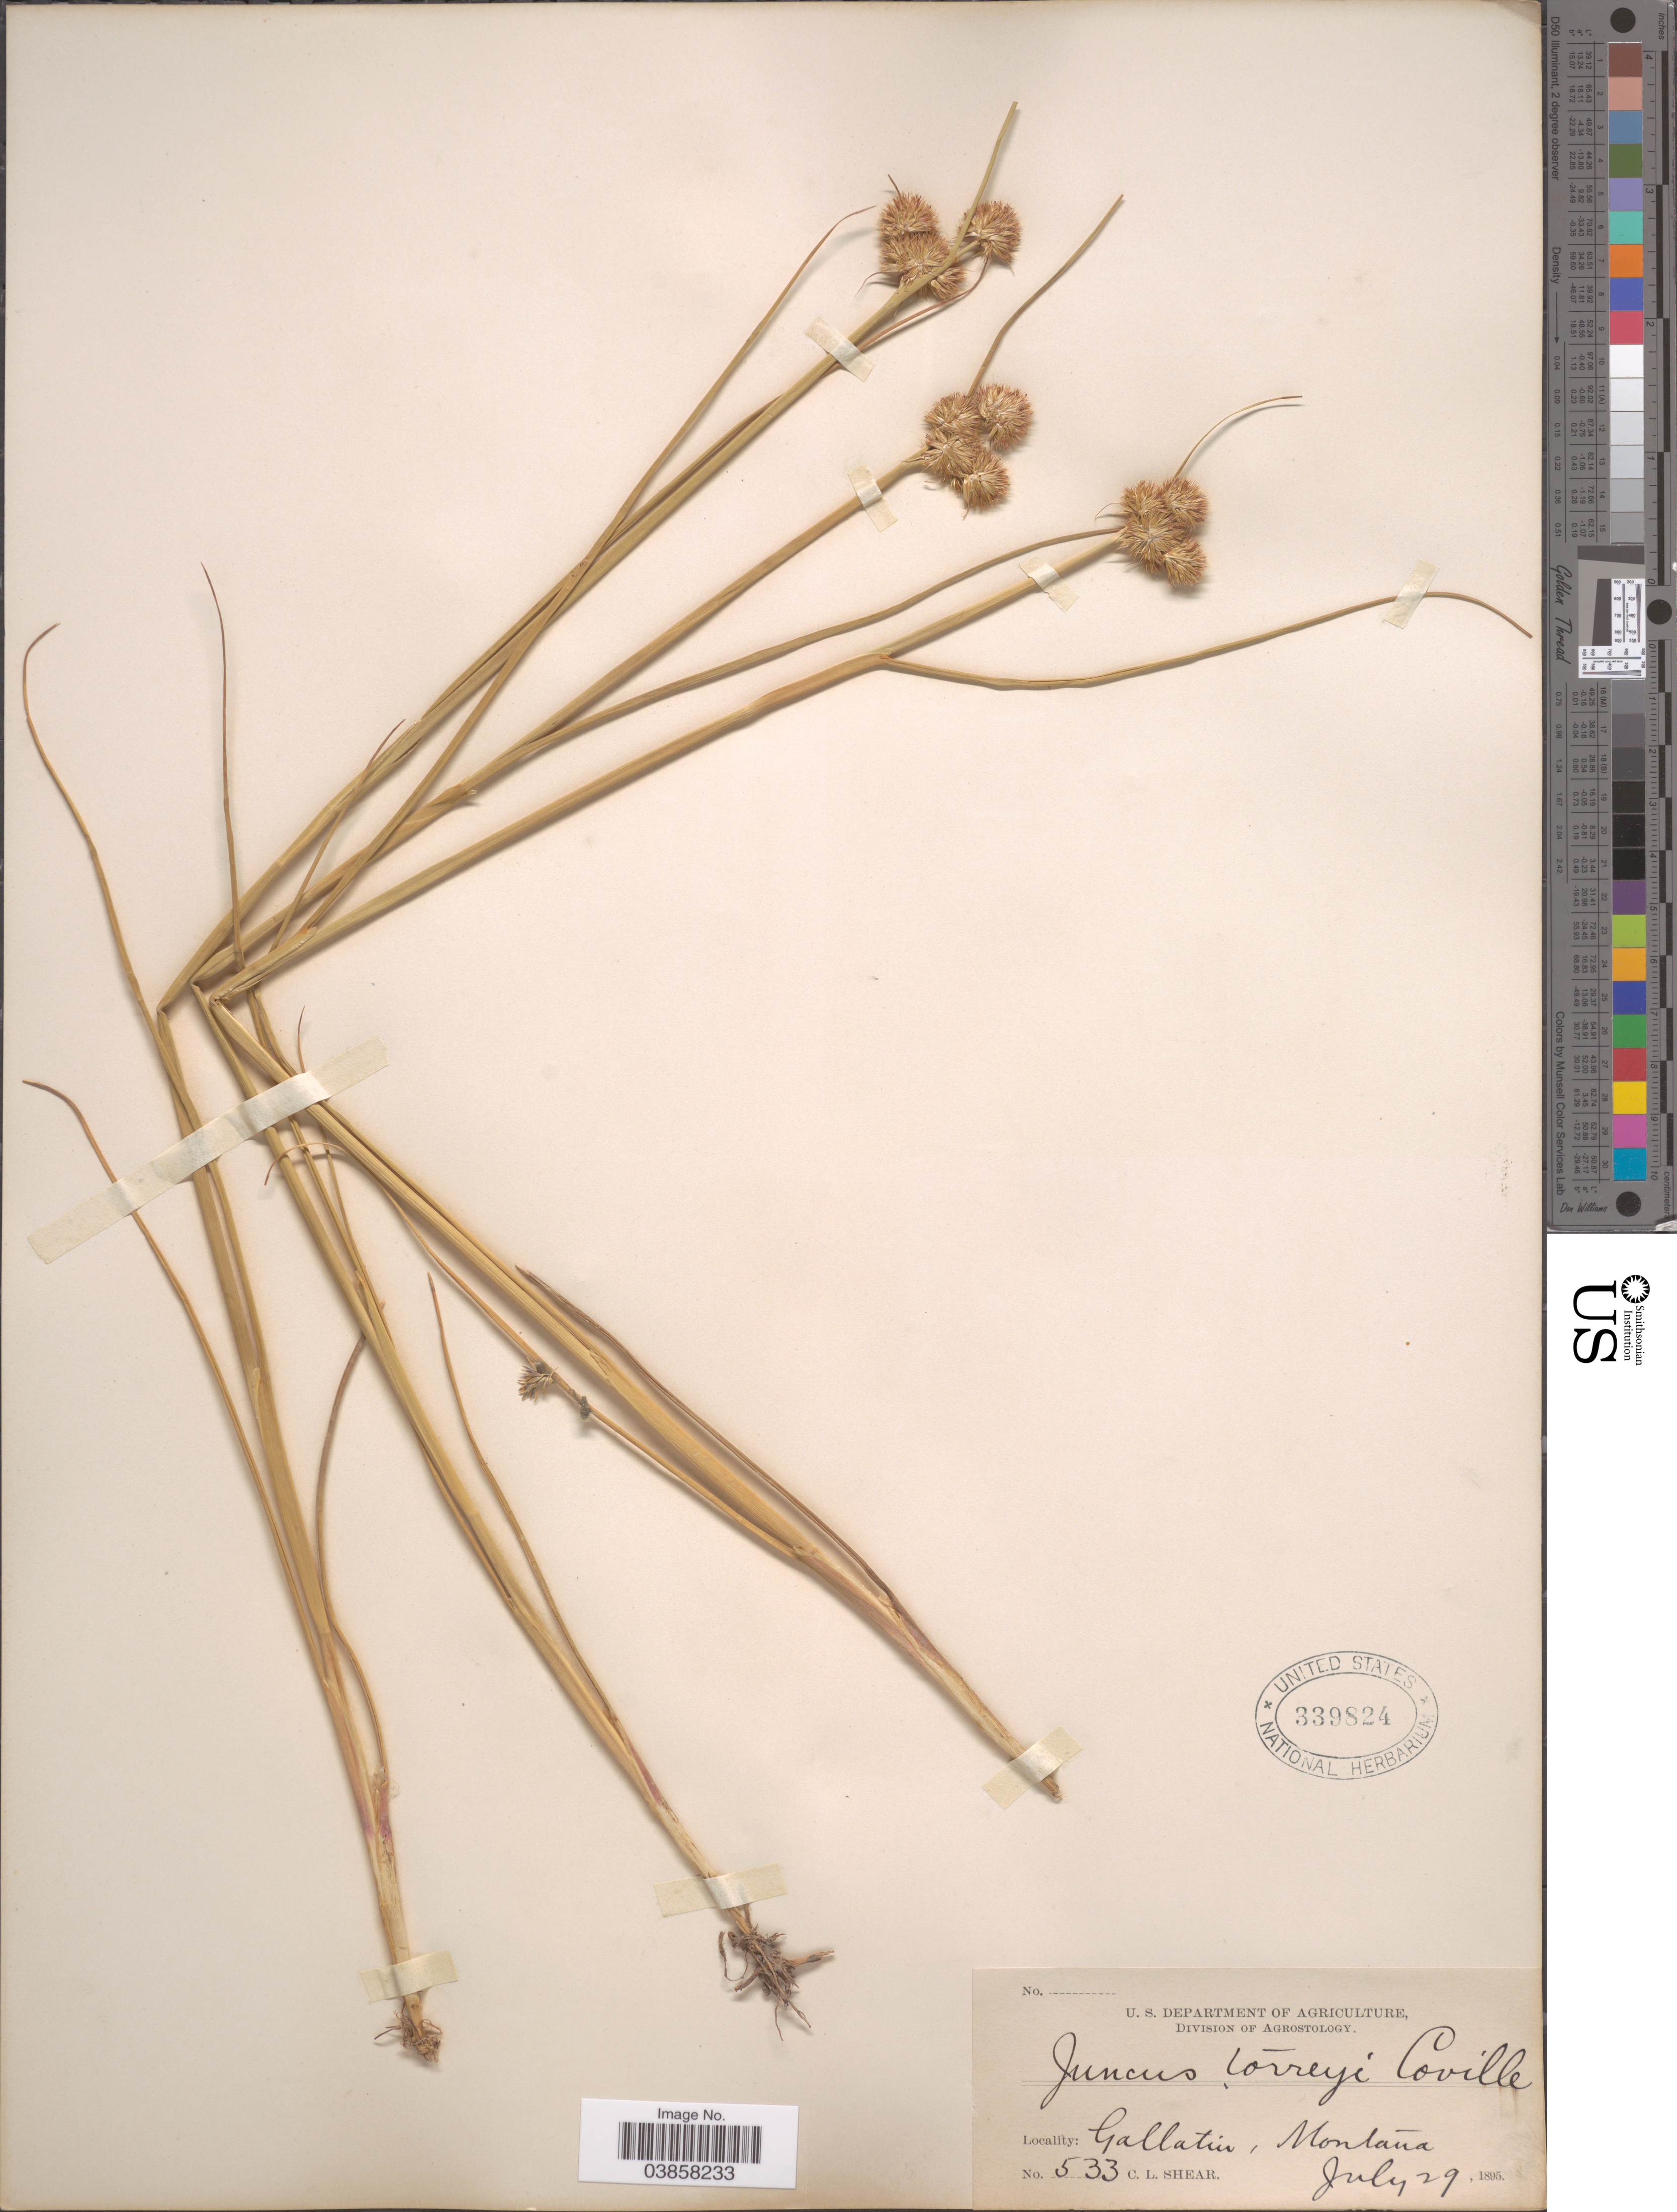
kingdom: Plantae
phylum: Tracheophyta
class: Liliopsida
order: Poales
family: Juncaceae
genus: Juncus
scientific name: Juncus torreyi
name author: Coville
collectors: C. L. Shear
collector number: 533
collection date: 1895-07-29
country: United States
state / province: Montana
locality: Gallatin.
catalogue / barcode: US 339824